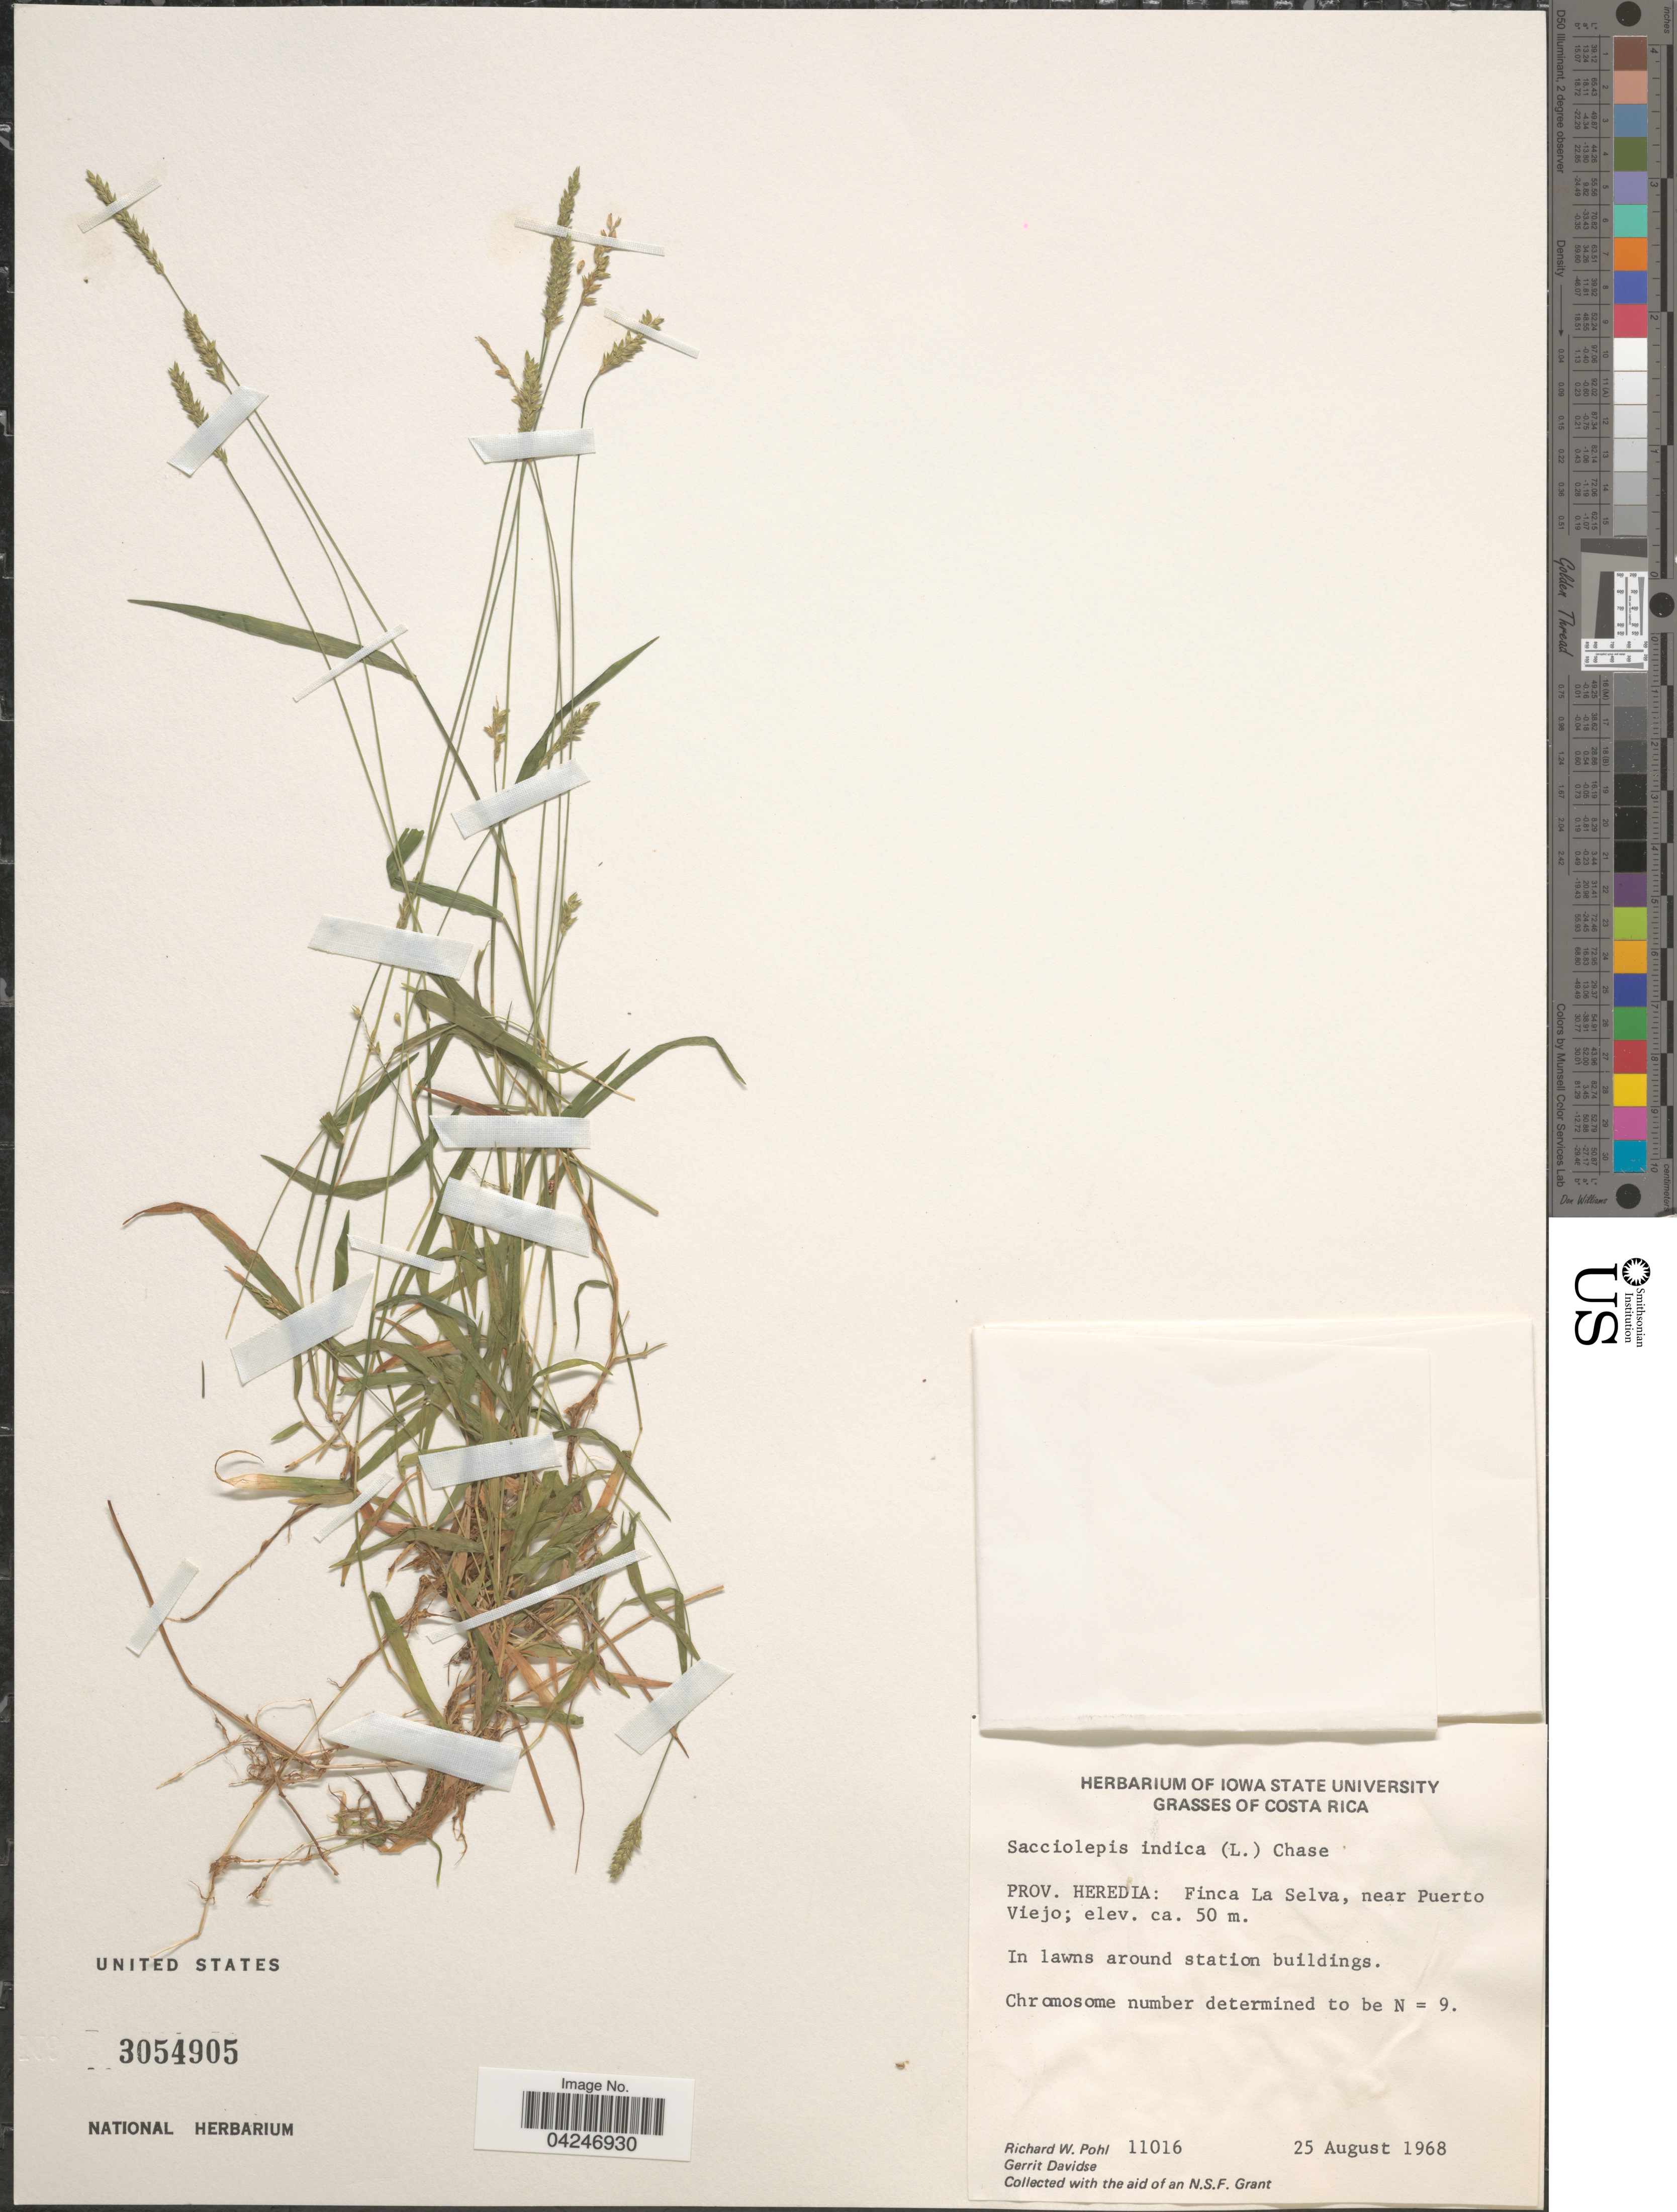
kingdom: Plantae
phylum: Tracheophyta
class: Liliopsida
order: Poales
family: Poaceae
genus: Sacciolepis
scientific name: Sacciolepis indica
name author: (L.) Chase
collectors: R. W. Pohl & G. Davidse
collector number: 11016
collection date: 1968-08-25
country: Costa Rica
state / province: Heredia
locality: Finca La Selva, near Puerto Viejo.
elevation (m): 50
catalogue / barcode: US 3054905